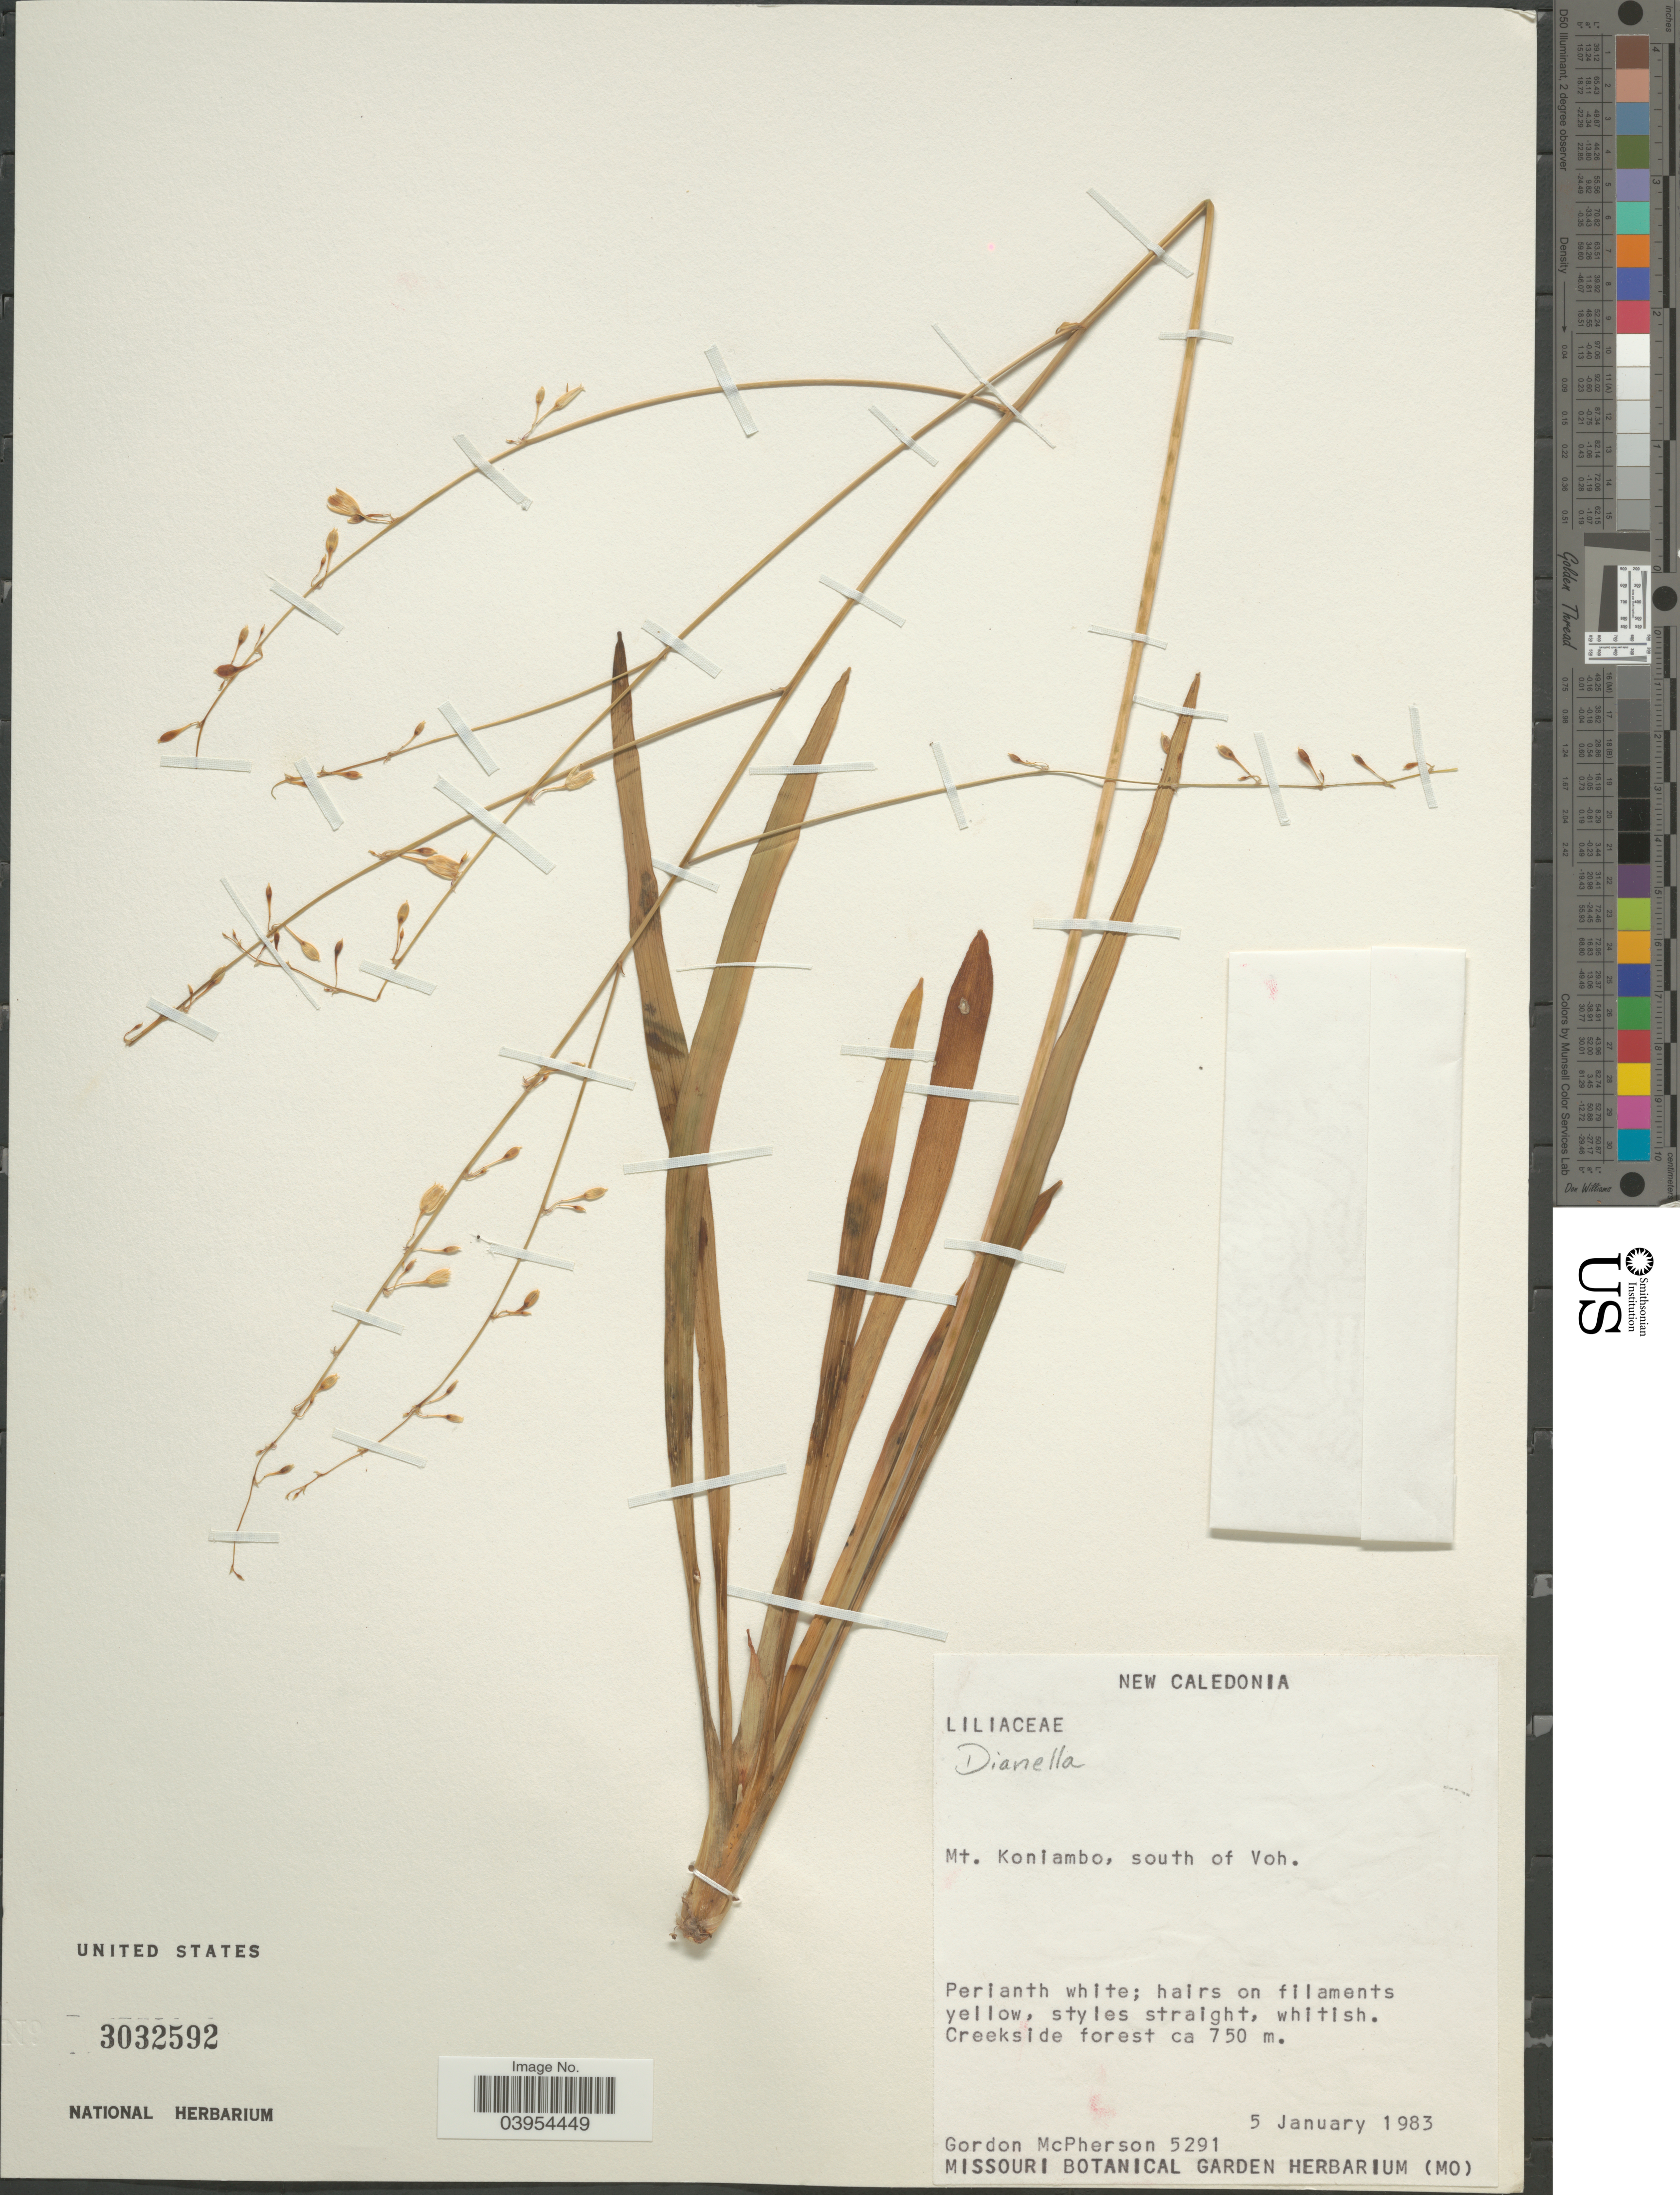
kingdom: Plantae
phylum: Tracheophyta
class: Liliopsida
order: Asparagales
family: Asphodelaceae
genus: Dianella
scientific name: Dianella sp.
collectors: G. D. McPherson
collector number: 5291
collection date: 1983-01-05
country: New Caledonia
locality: Mt. Koniambo, south of Voh.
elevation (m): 750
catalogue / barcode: US 3032592